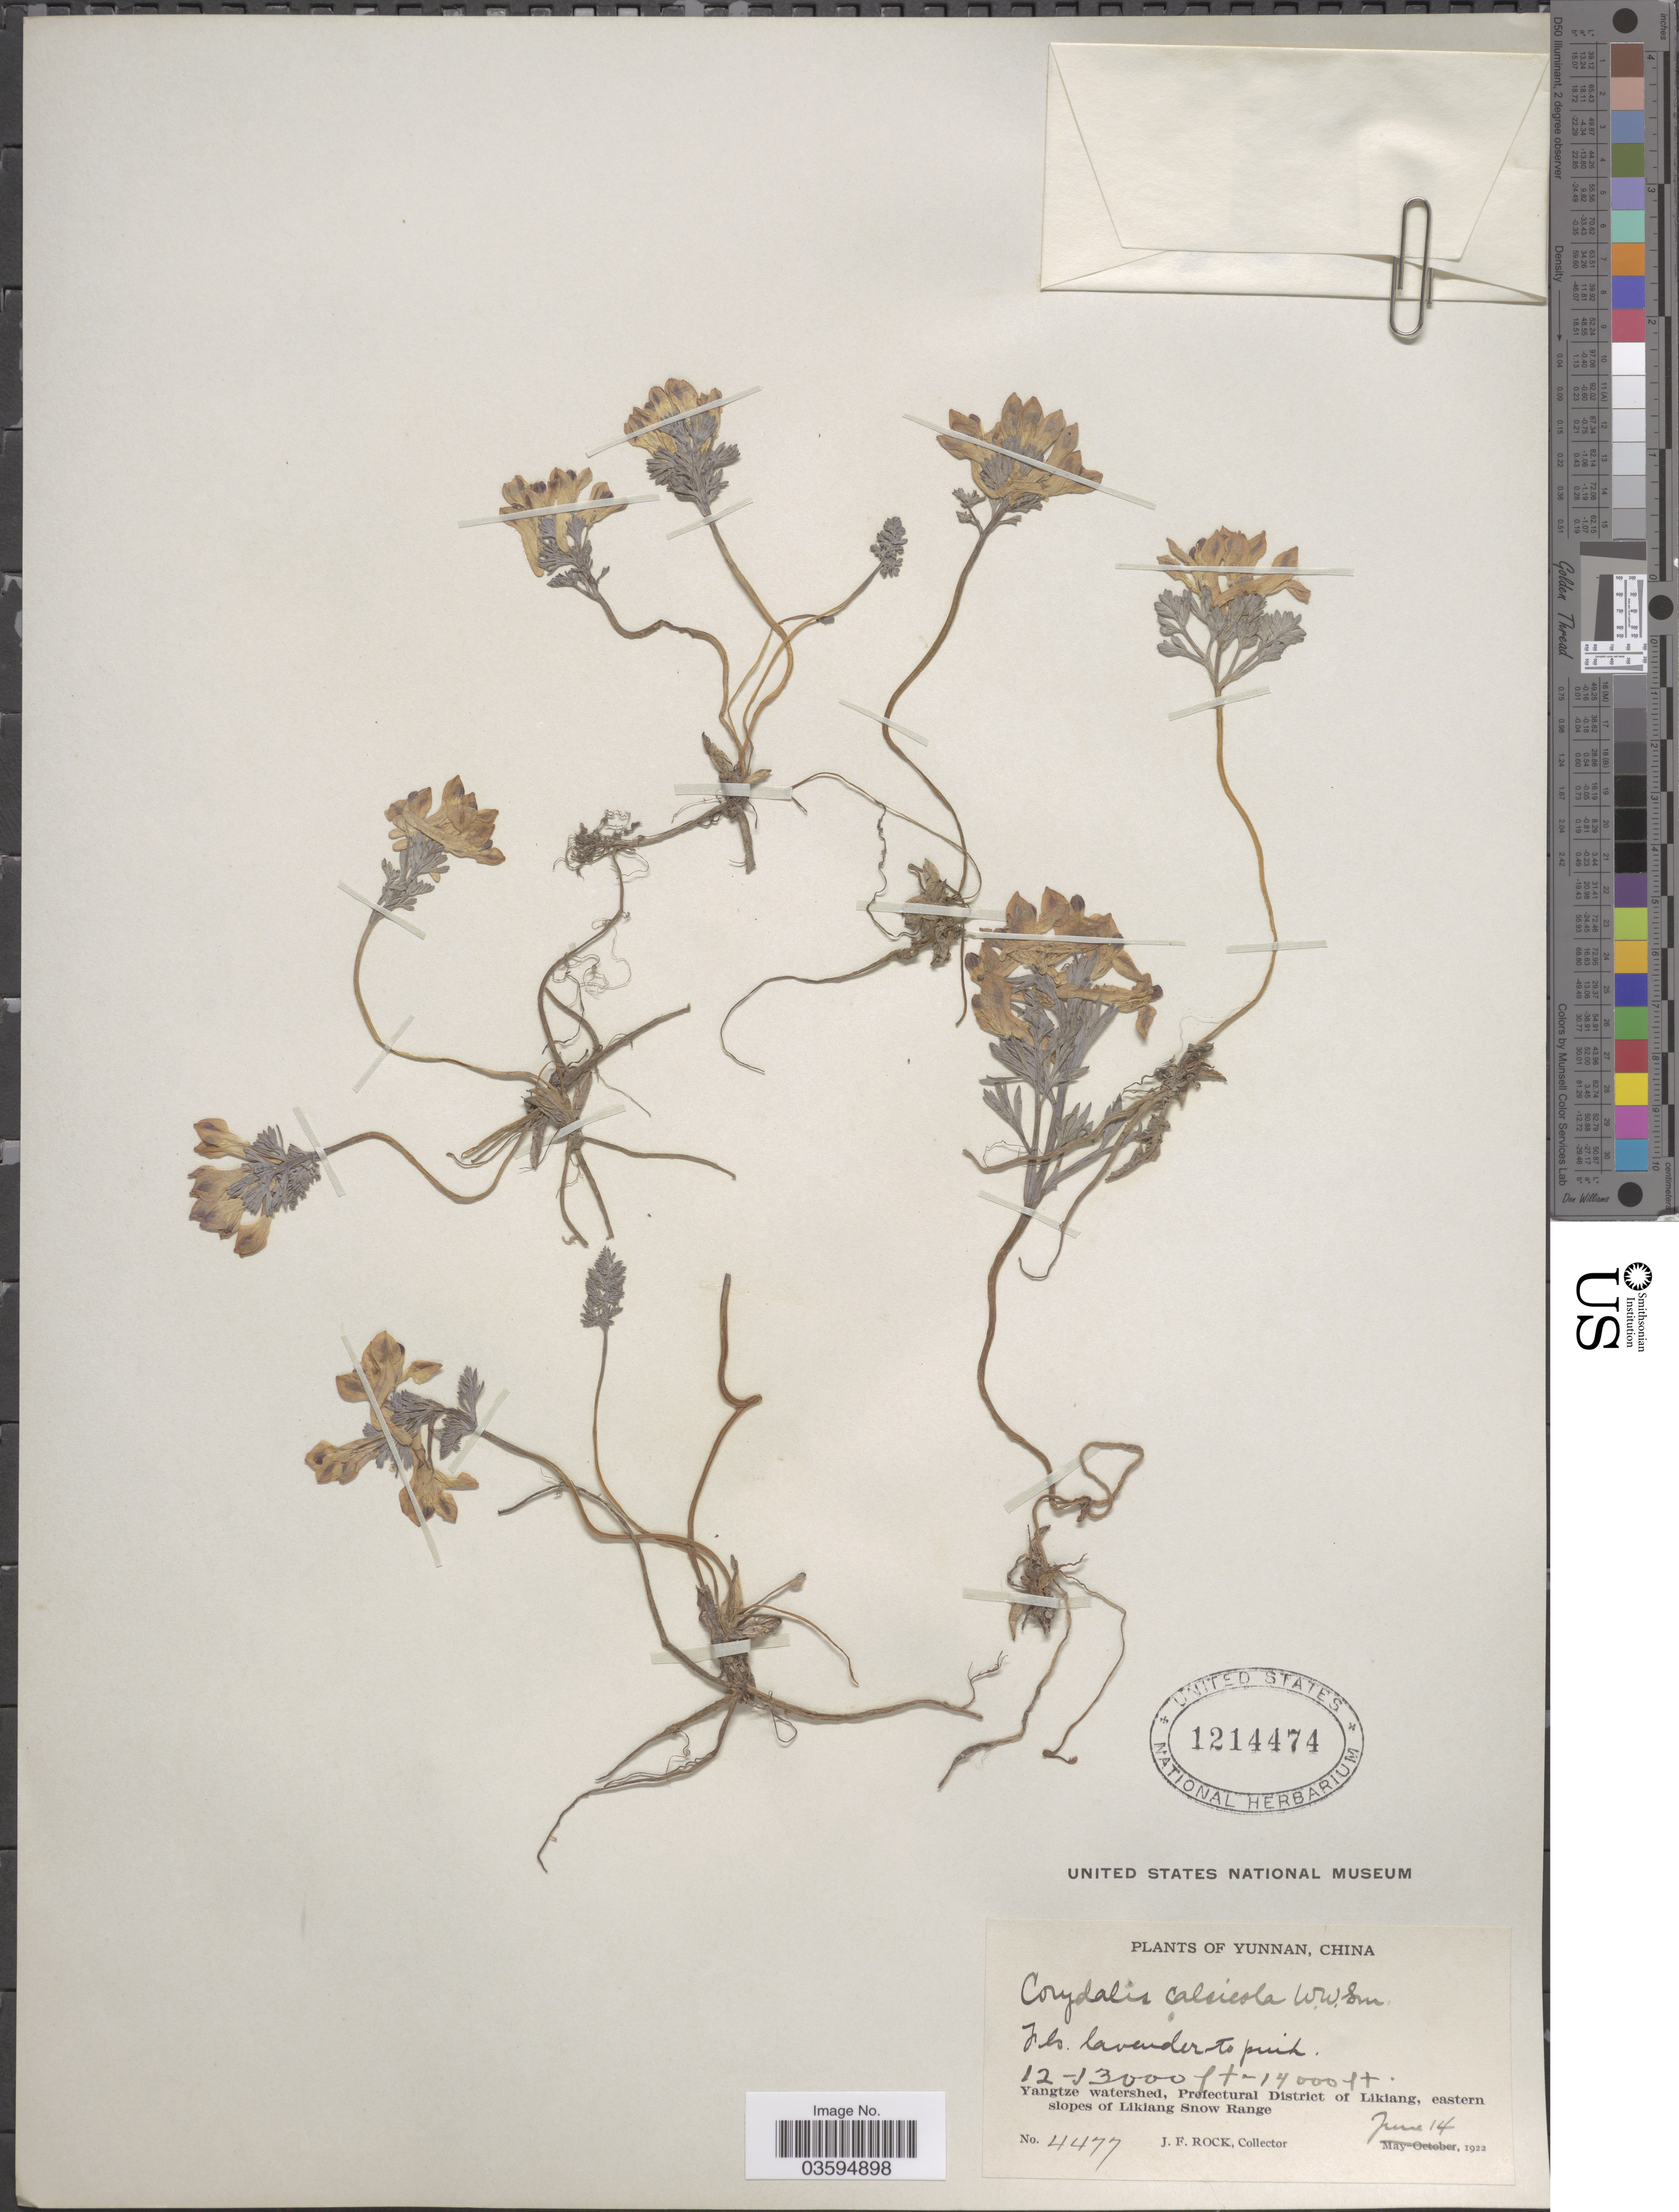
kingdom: Plantae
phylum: Tracheophyta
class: Magnoliopsida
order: Ranunculales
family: Papaveraceae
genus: Corydalis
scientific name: Corydalis adrienii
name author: Prain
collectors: J. Rock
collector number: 4477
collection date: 1922-06-14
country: China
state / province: Yunnan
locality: Yangtze watershed, Prefectural District of Likiang, eastern slopes of Likiang Snow Range.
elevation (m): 3658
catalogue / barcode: US 1214474